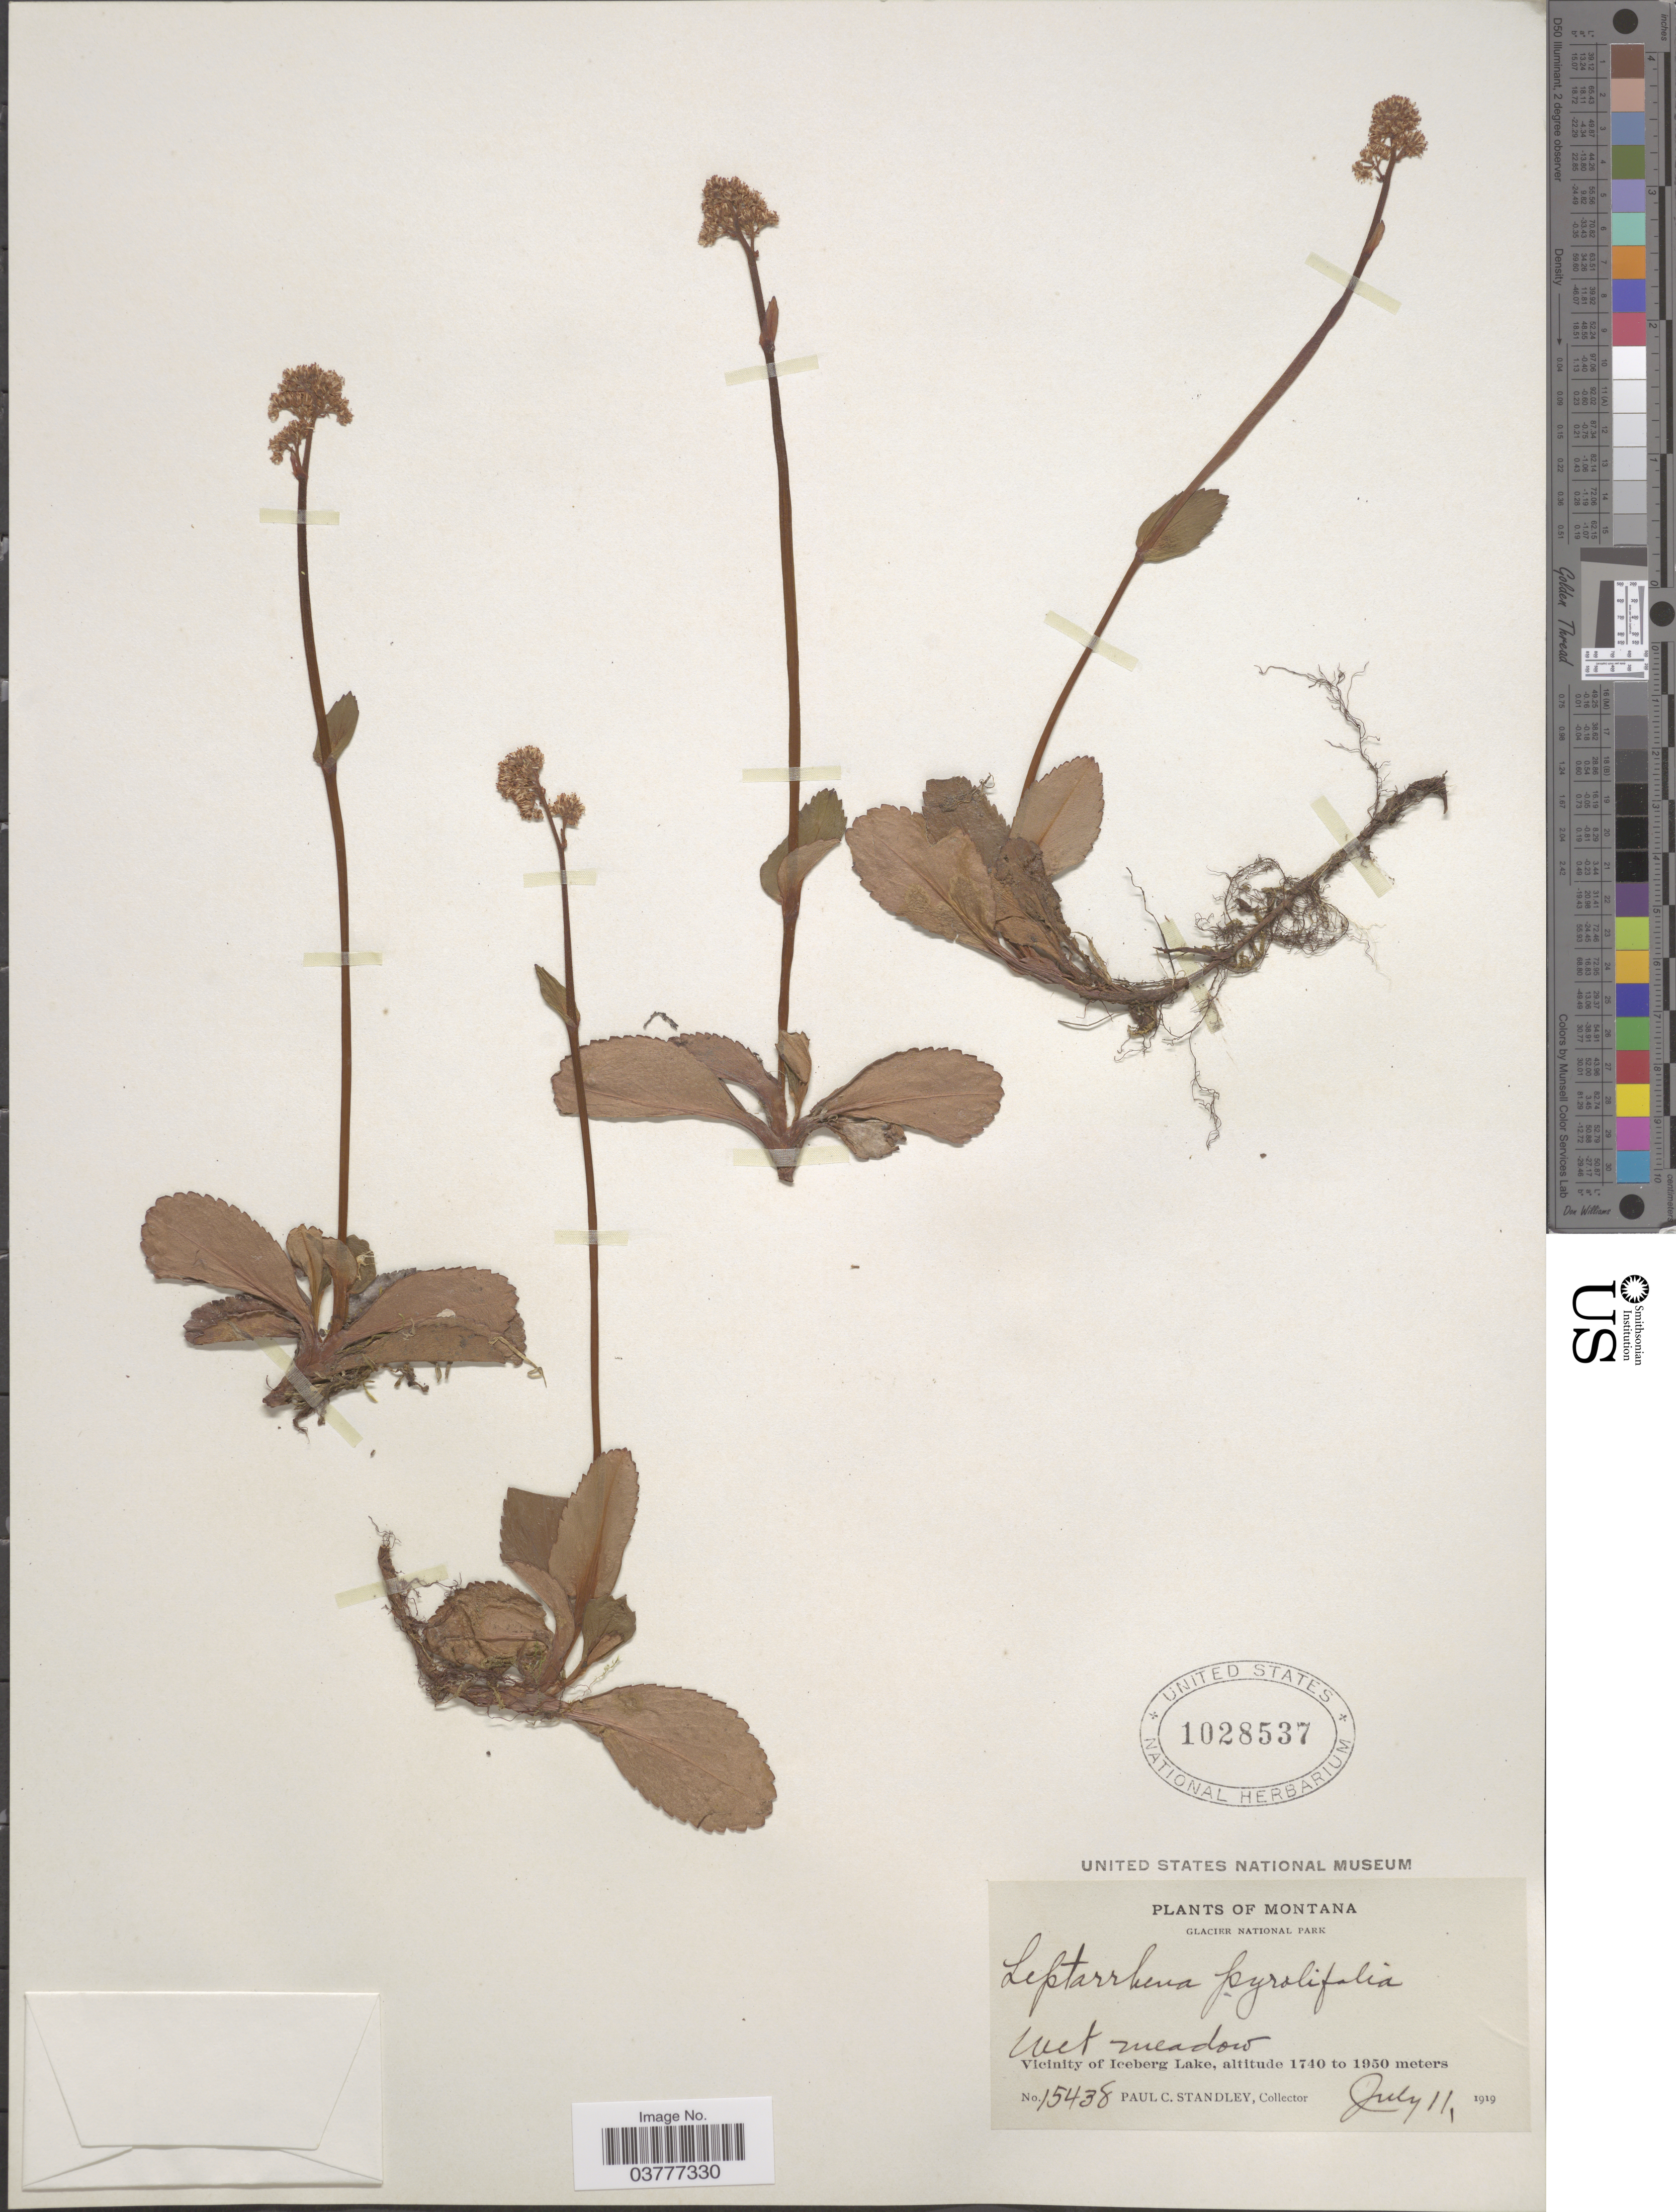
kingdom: Plantae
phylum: Tracheophyta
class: Magnoliopsida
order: Saxifragales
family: Saxifragaceae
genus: Leptarrhena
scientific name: Leptarrhena pyrolifolia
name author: (D. Don) Ser.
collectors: P. C. Standley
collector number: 15438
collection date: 1919-07-11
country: United States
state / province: Montana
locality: Glacier National Park. Vicinity of Iceberg Lake.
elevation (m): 1740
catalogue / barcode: US 1028537